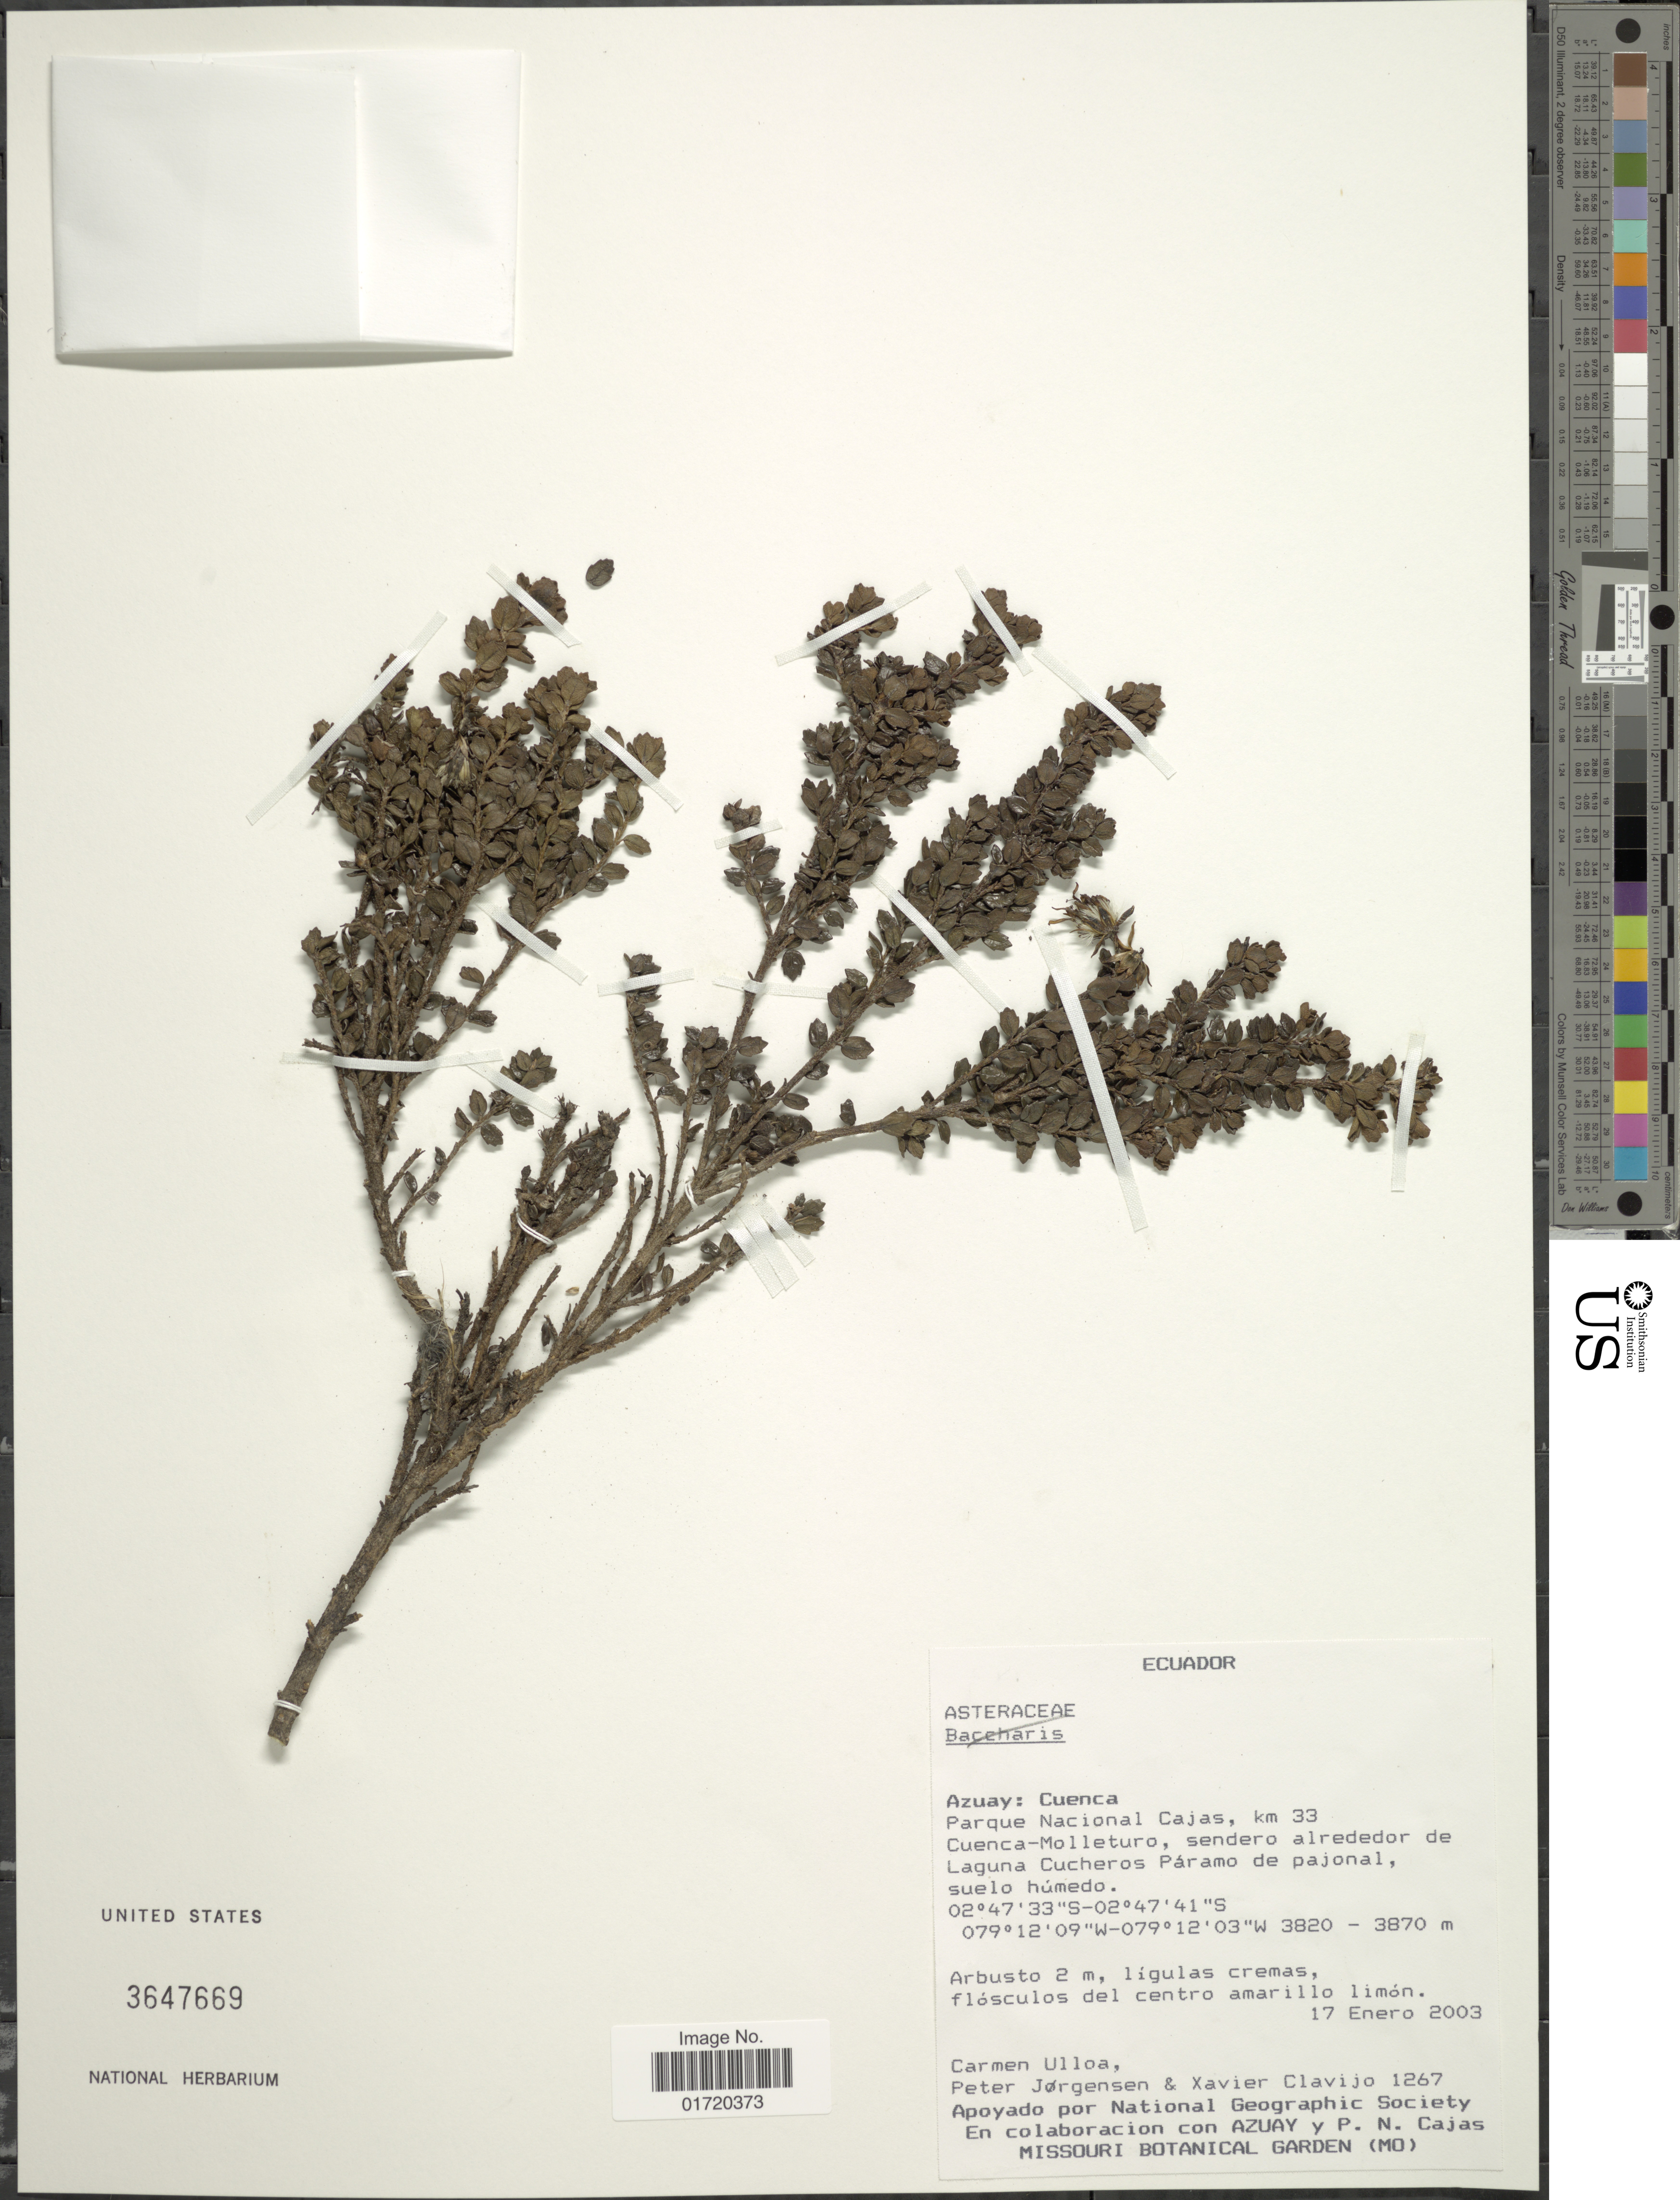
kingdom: Plantae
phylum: Tracheophyta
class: Magnoliopsida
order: Asterales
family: Asteraceae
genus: Baccharis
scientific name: Baccharis arbutifolia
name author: Vahl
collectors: C. Ulloa, P. Jörgensen & X. Clavijo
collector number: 1267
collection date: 2003-01-17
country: Ecuador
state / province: Azuay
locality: Cuenca, Parque Nacional Cajas, km 33 Cuenca-Molleturo, sendero alrededor de Laguna Cucheros Paramo de pajonal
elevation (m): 3820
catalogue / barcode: US 3647669